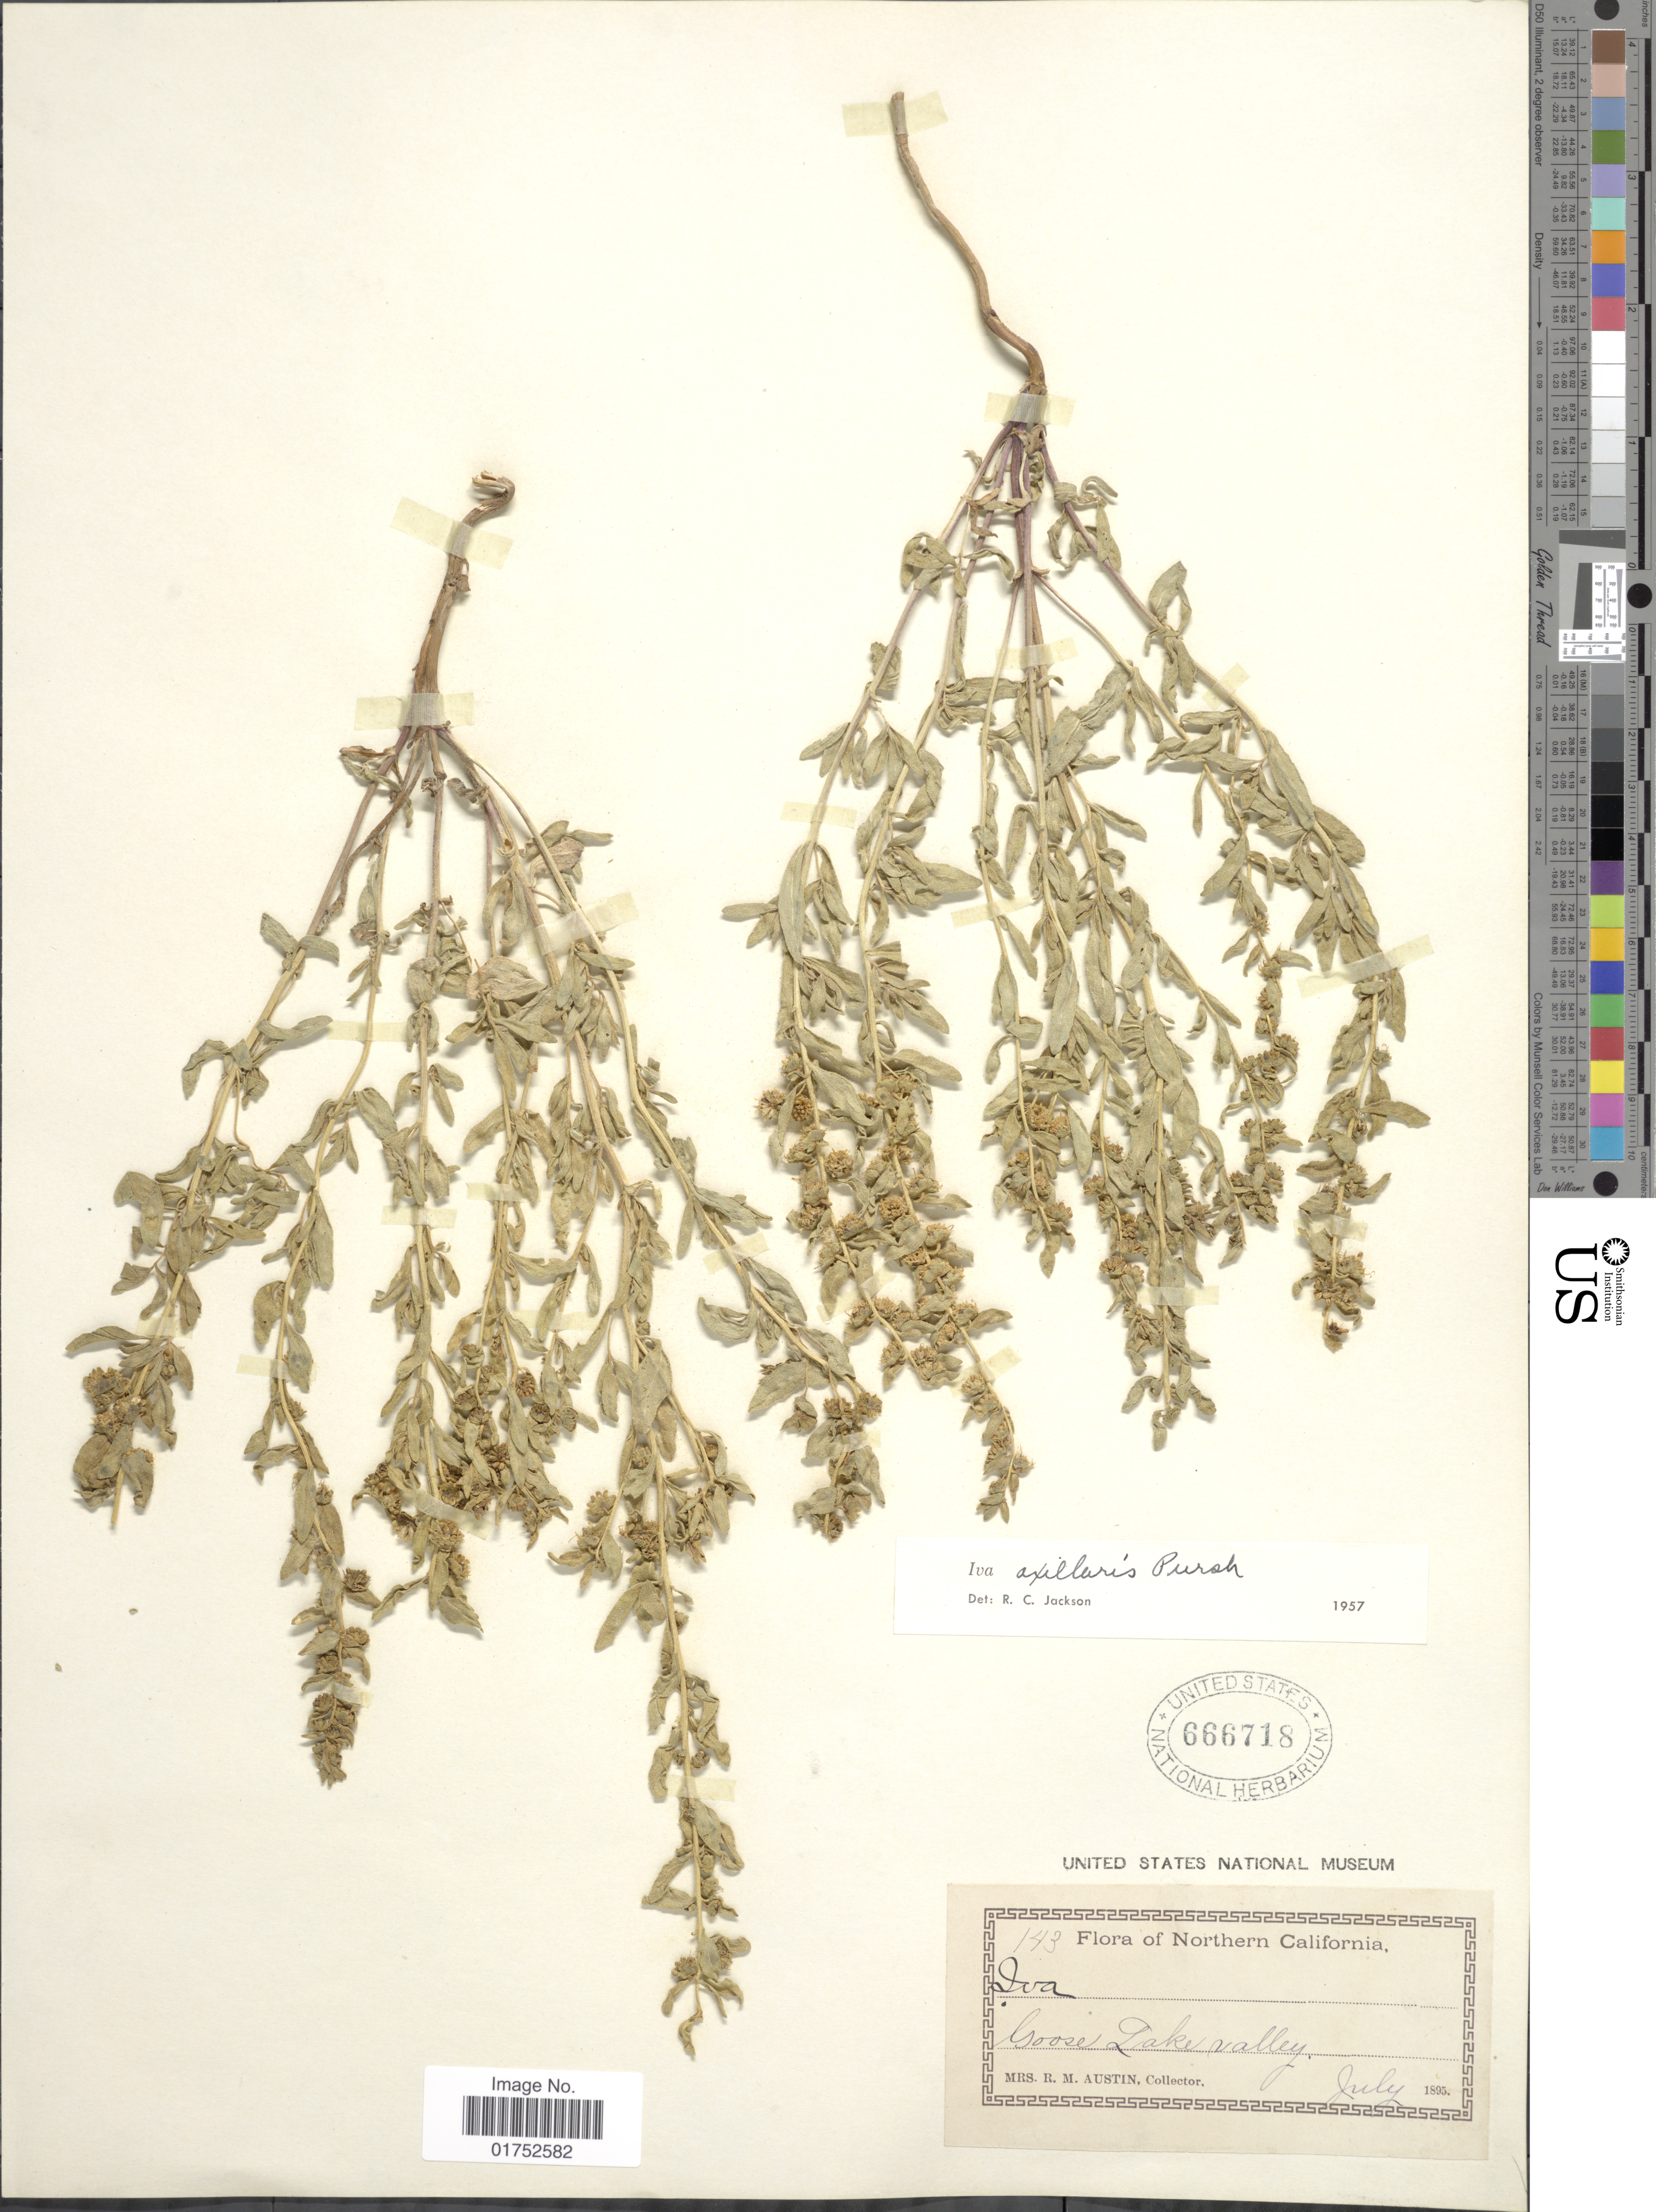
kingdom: Plantae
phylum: Tracheophyta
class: Magnoliopsida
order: Asterales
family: Asteraceae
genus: Iva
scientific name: Iva axillaris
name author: Pursh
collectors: R. Austin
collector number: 143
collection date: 1895-07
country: United States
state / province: California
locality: Northern California, Goose Lake Valley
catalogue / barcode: US 666718